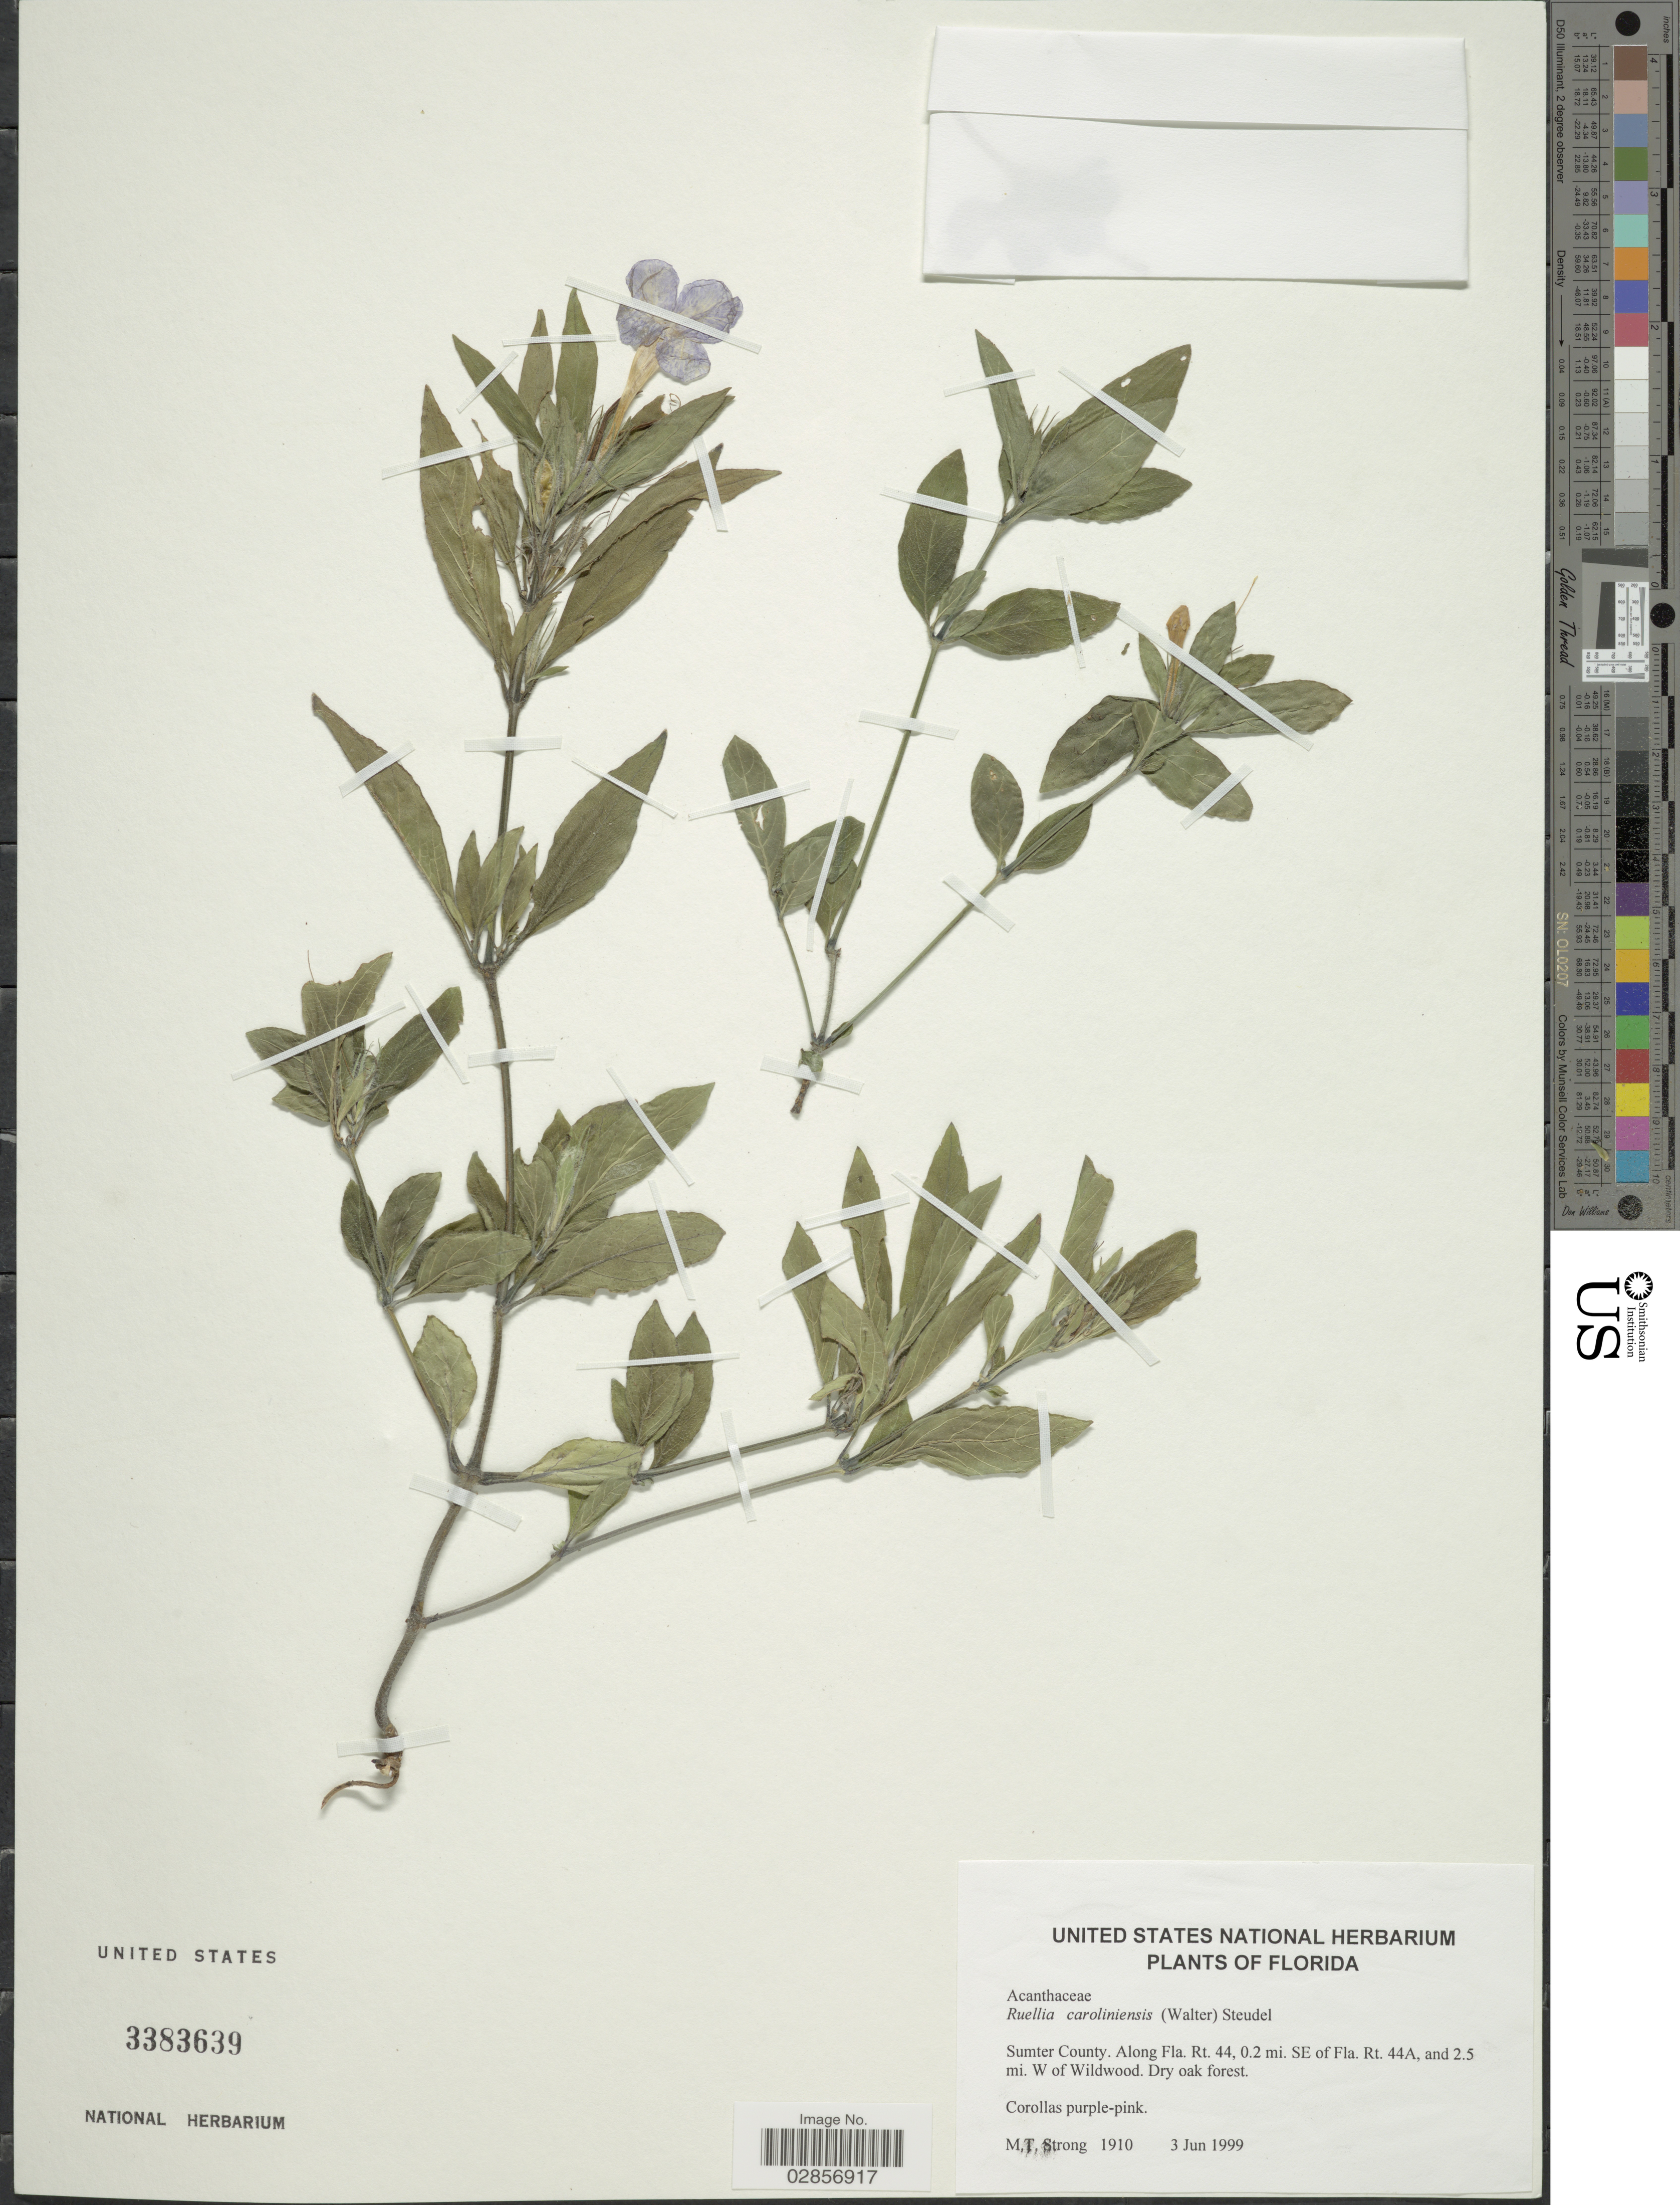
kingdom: Plantae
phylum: Tracheophyta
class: Magnoliopsida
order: Lamiales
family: Acanthaceae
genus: Ruellia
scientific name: Ruellia caroliniensis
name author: (J.F. Gmel.) Steud.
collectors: M. T. Strong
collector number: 1910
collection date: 1999-06-03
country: United States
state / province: Florida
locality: Sumter County. Along Fla. Rt. 44, 0.2 mi. SE of Fla. Rt. 44A, and 2.5 mi. W of Wildwood.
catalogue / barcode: US 3383639